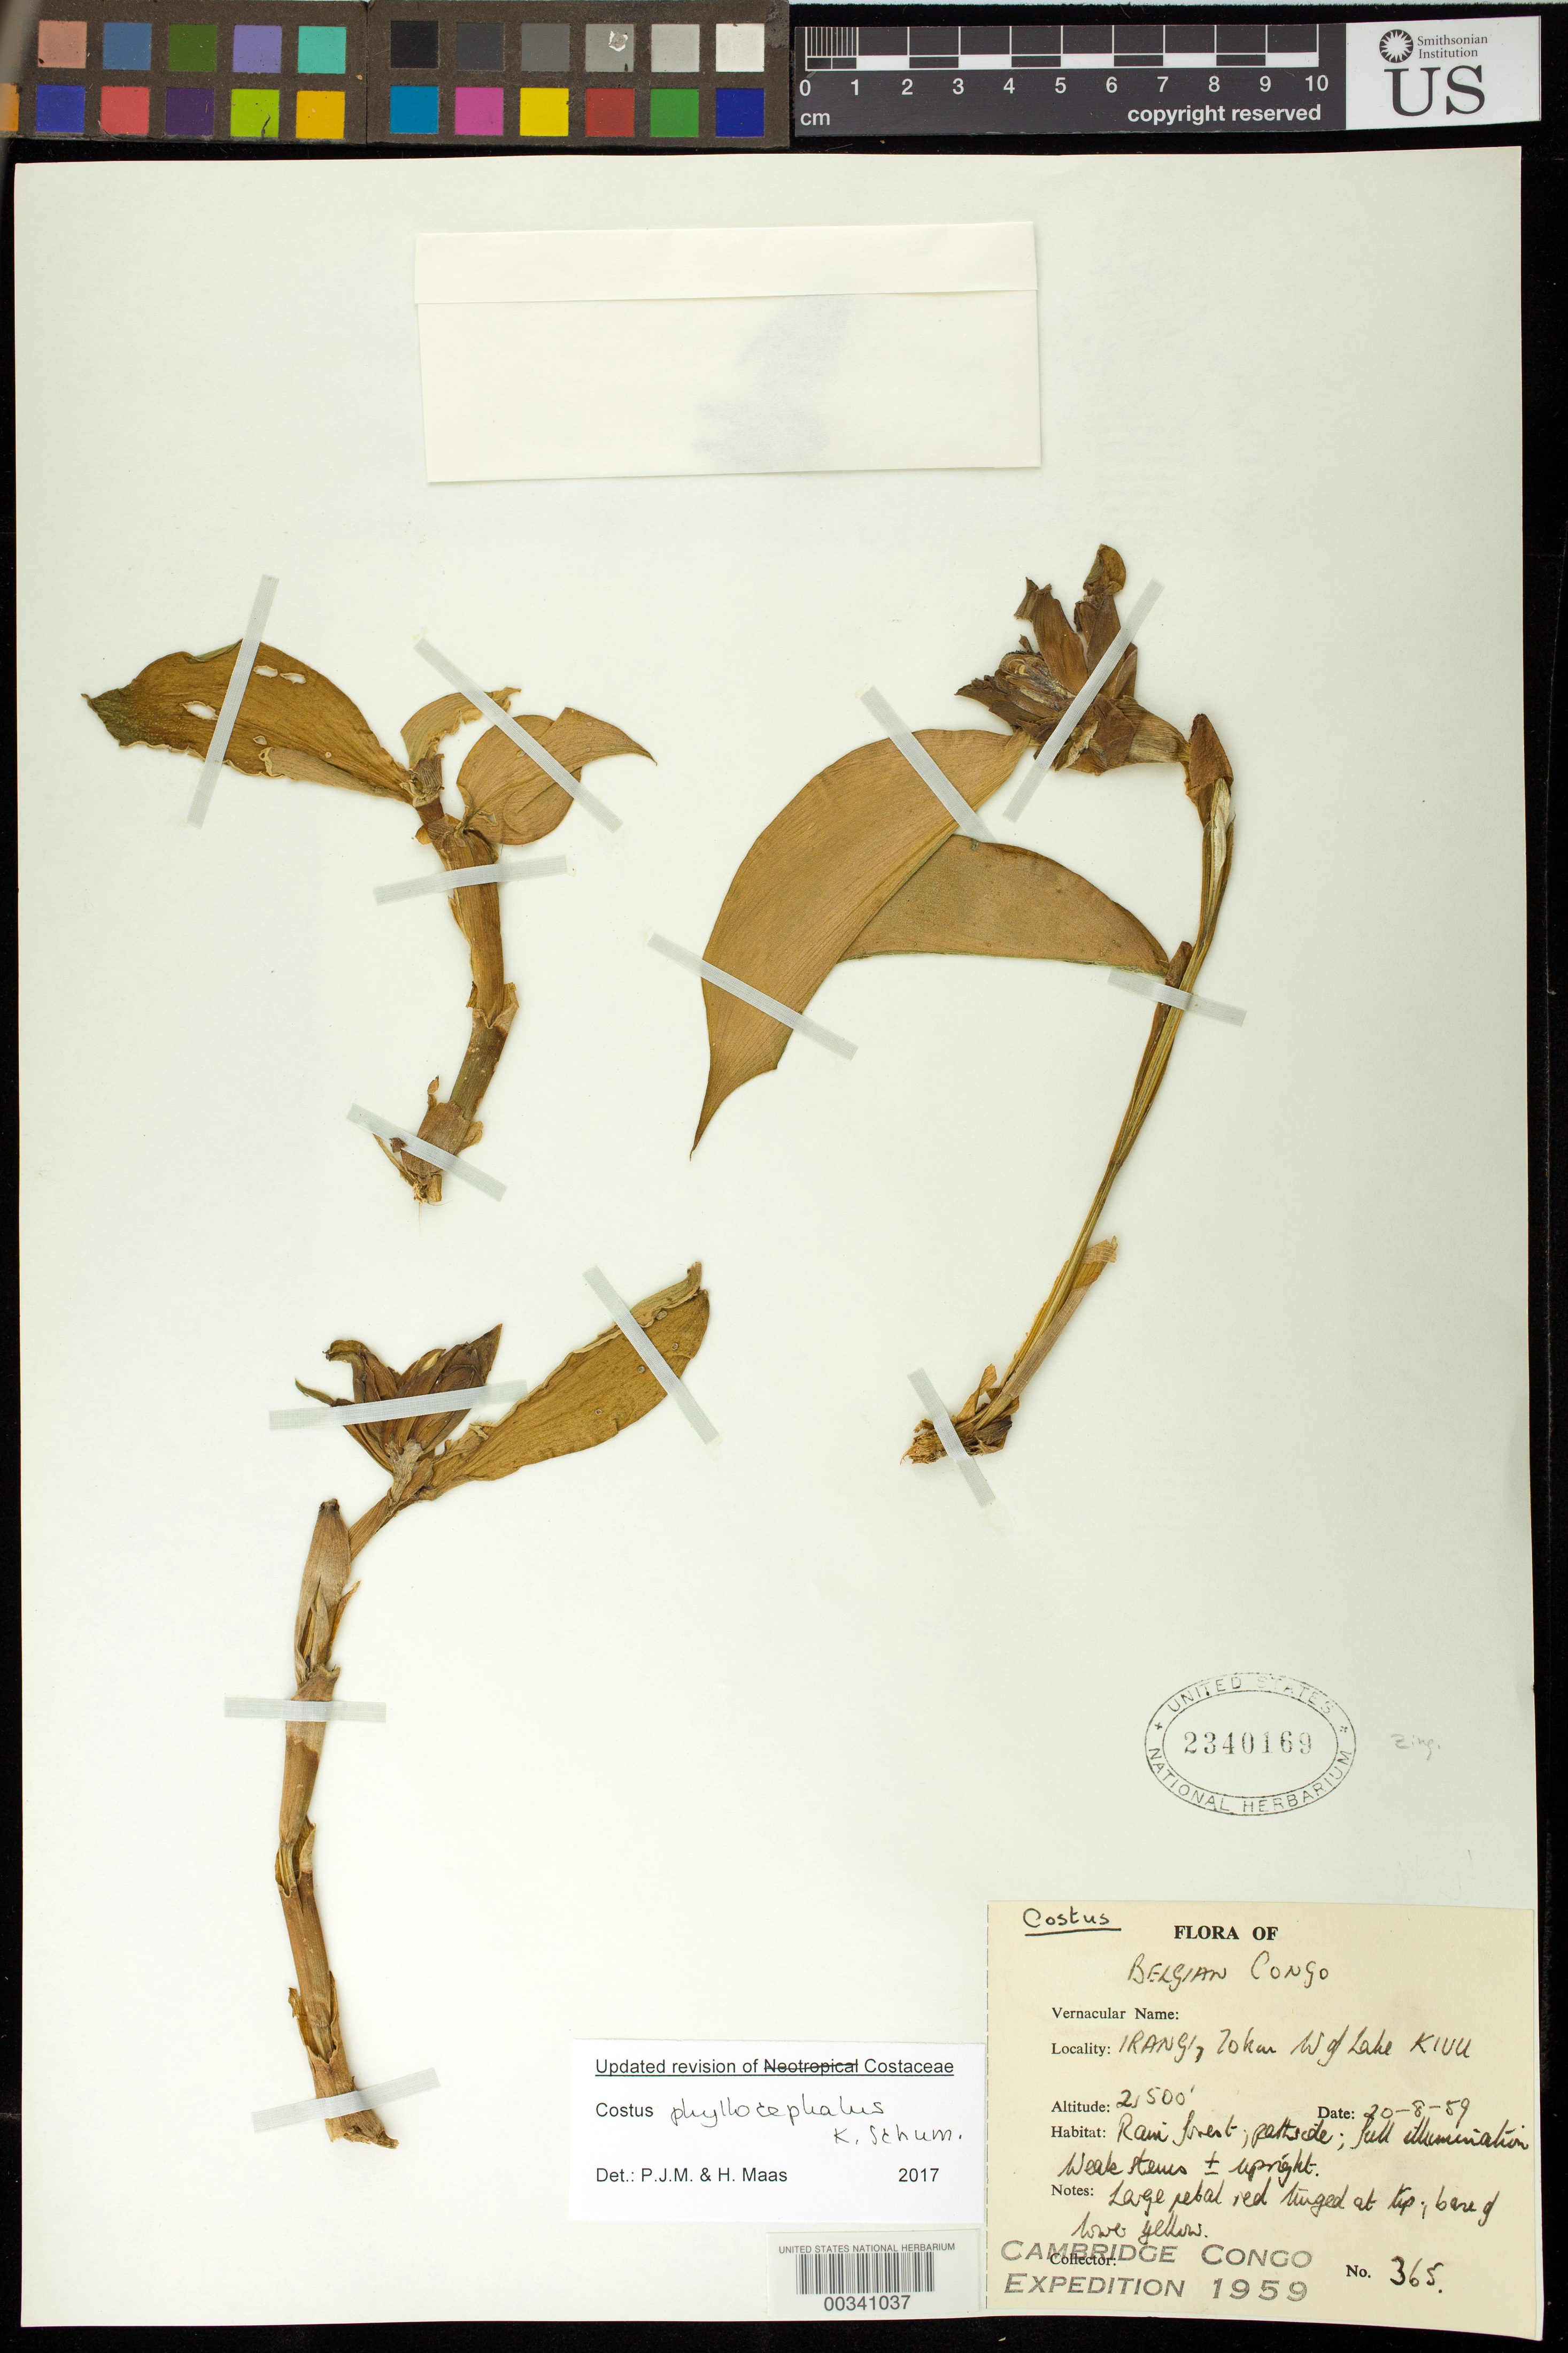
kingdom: Plantae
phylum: Tracheophyta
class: Liliopsida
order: Zingiberales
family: Costaceae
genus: Costus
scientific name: Costus phyllocephalus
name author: K. Schum.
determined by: Maas, Paul J.; Maas, H.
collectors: ex Cambridge Congo exped.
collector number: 365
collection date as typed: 20 Aug 1959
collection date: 1959-08-20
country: Congo, Democratic Republic of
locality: Flora of belgian congo, irangi, 70 km w of lake kivu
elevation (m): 762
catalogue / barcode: US 2340169